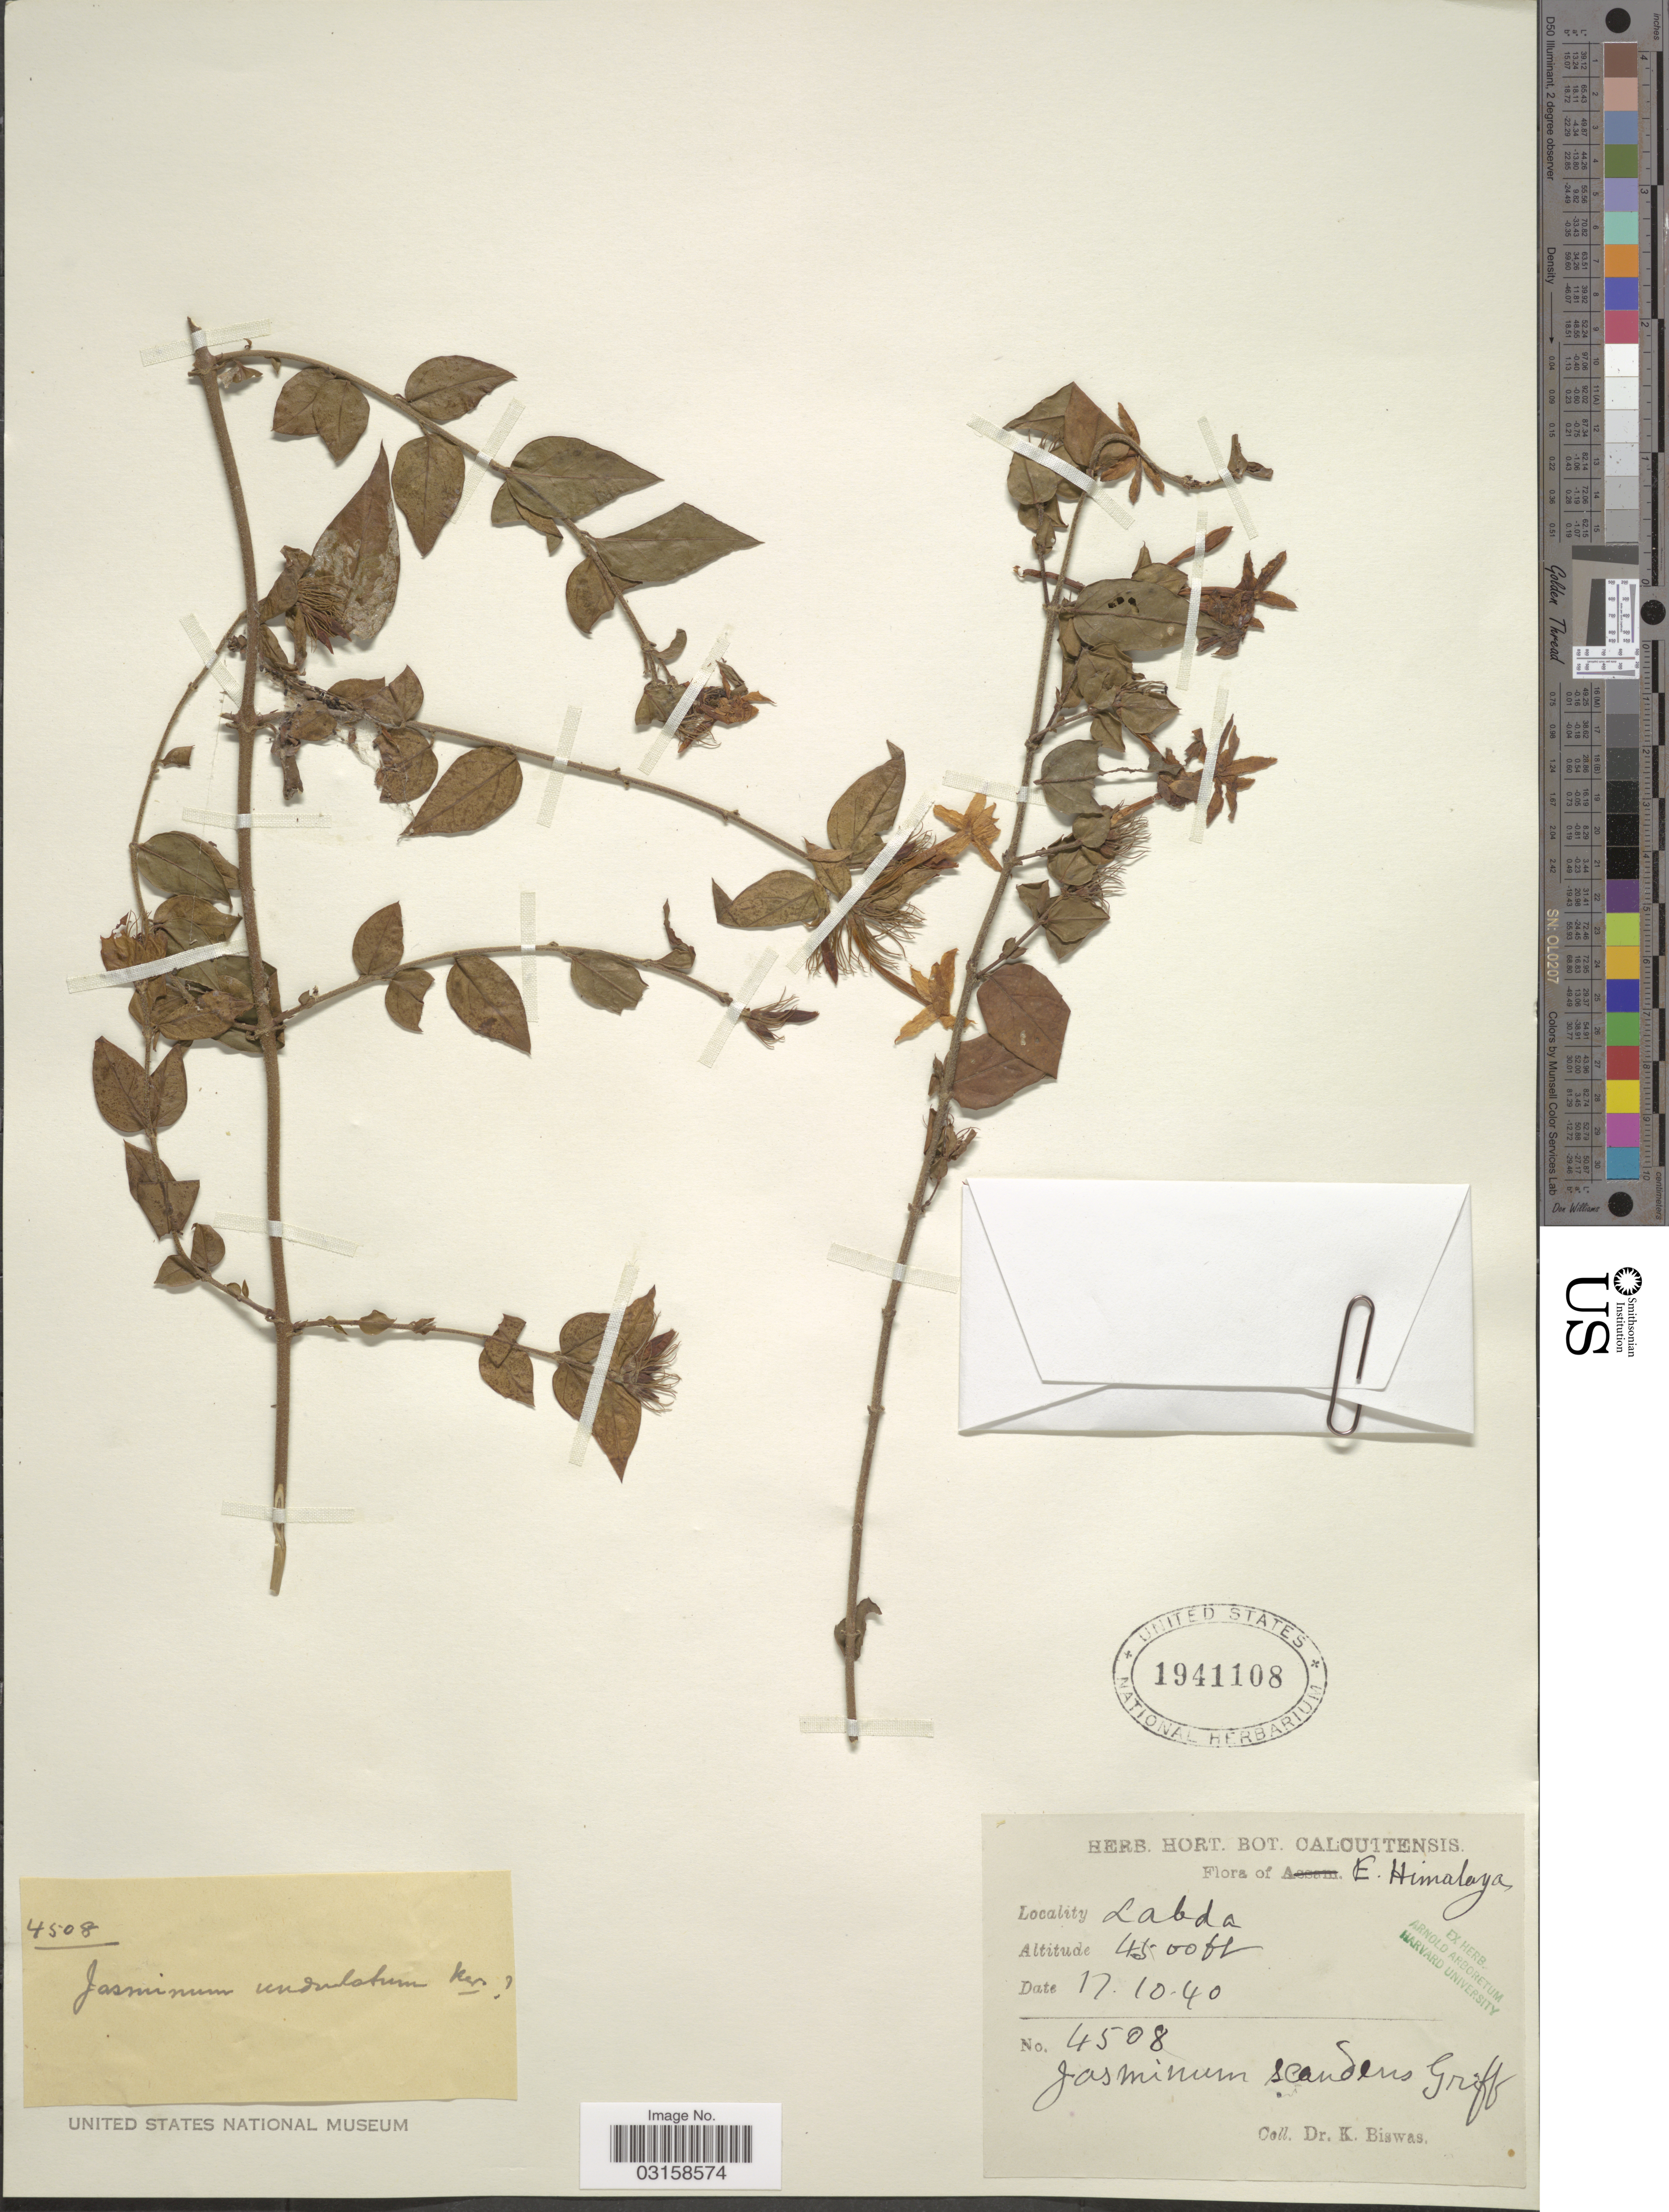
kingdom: Plantae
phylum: Tracheophyta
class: Magnoliopsida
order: Lamiales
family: Oleaceae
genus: Jasminum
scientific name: Jasminum scandens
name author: Vahl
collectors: K. Biswas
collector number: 4508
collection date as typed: Transcribed d/m/y: 17/10/40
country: India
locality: E. Himalaya. Labda.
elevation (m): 1372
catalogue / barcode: US 1941108